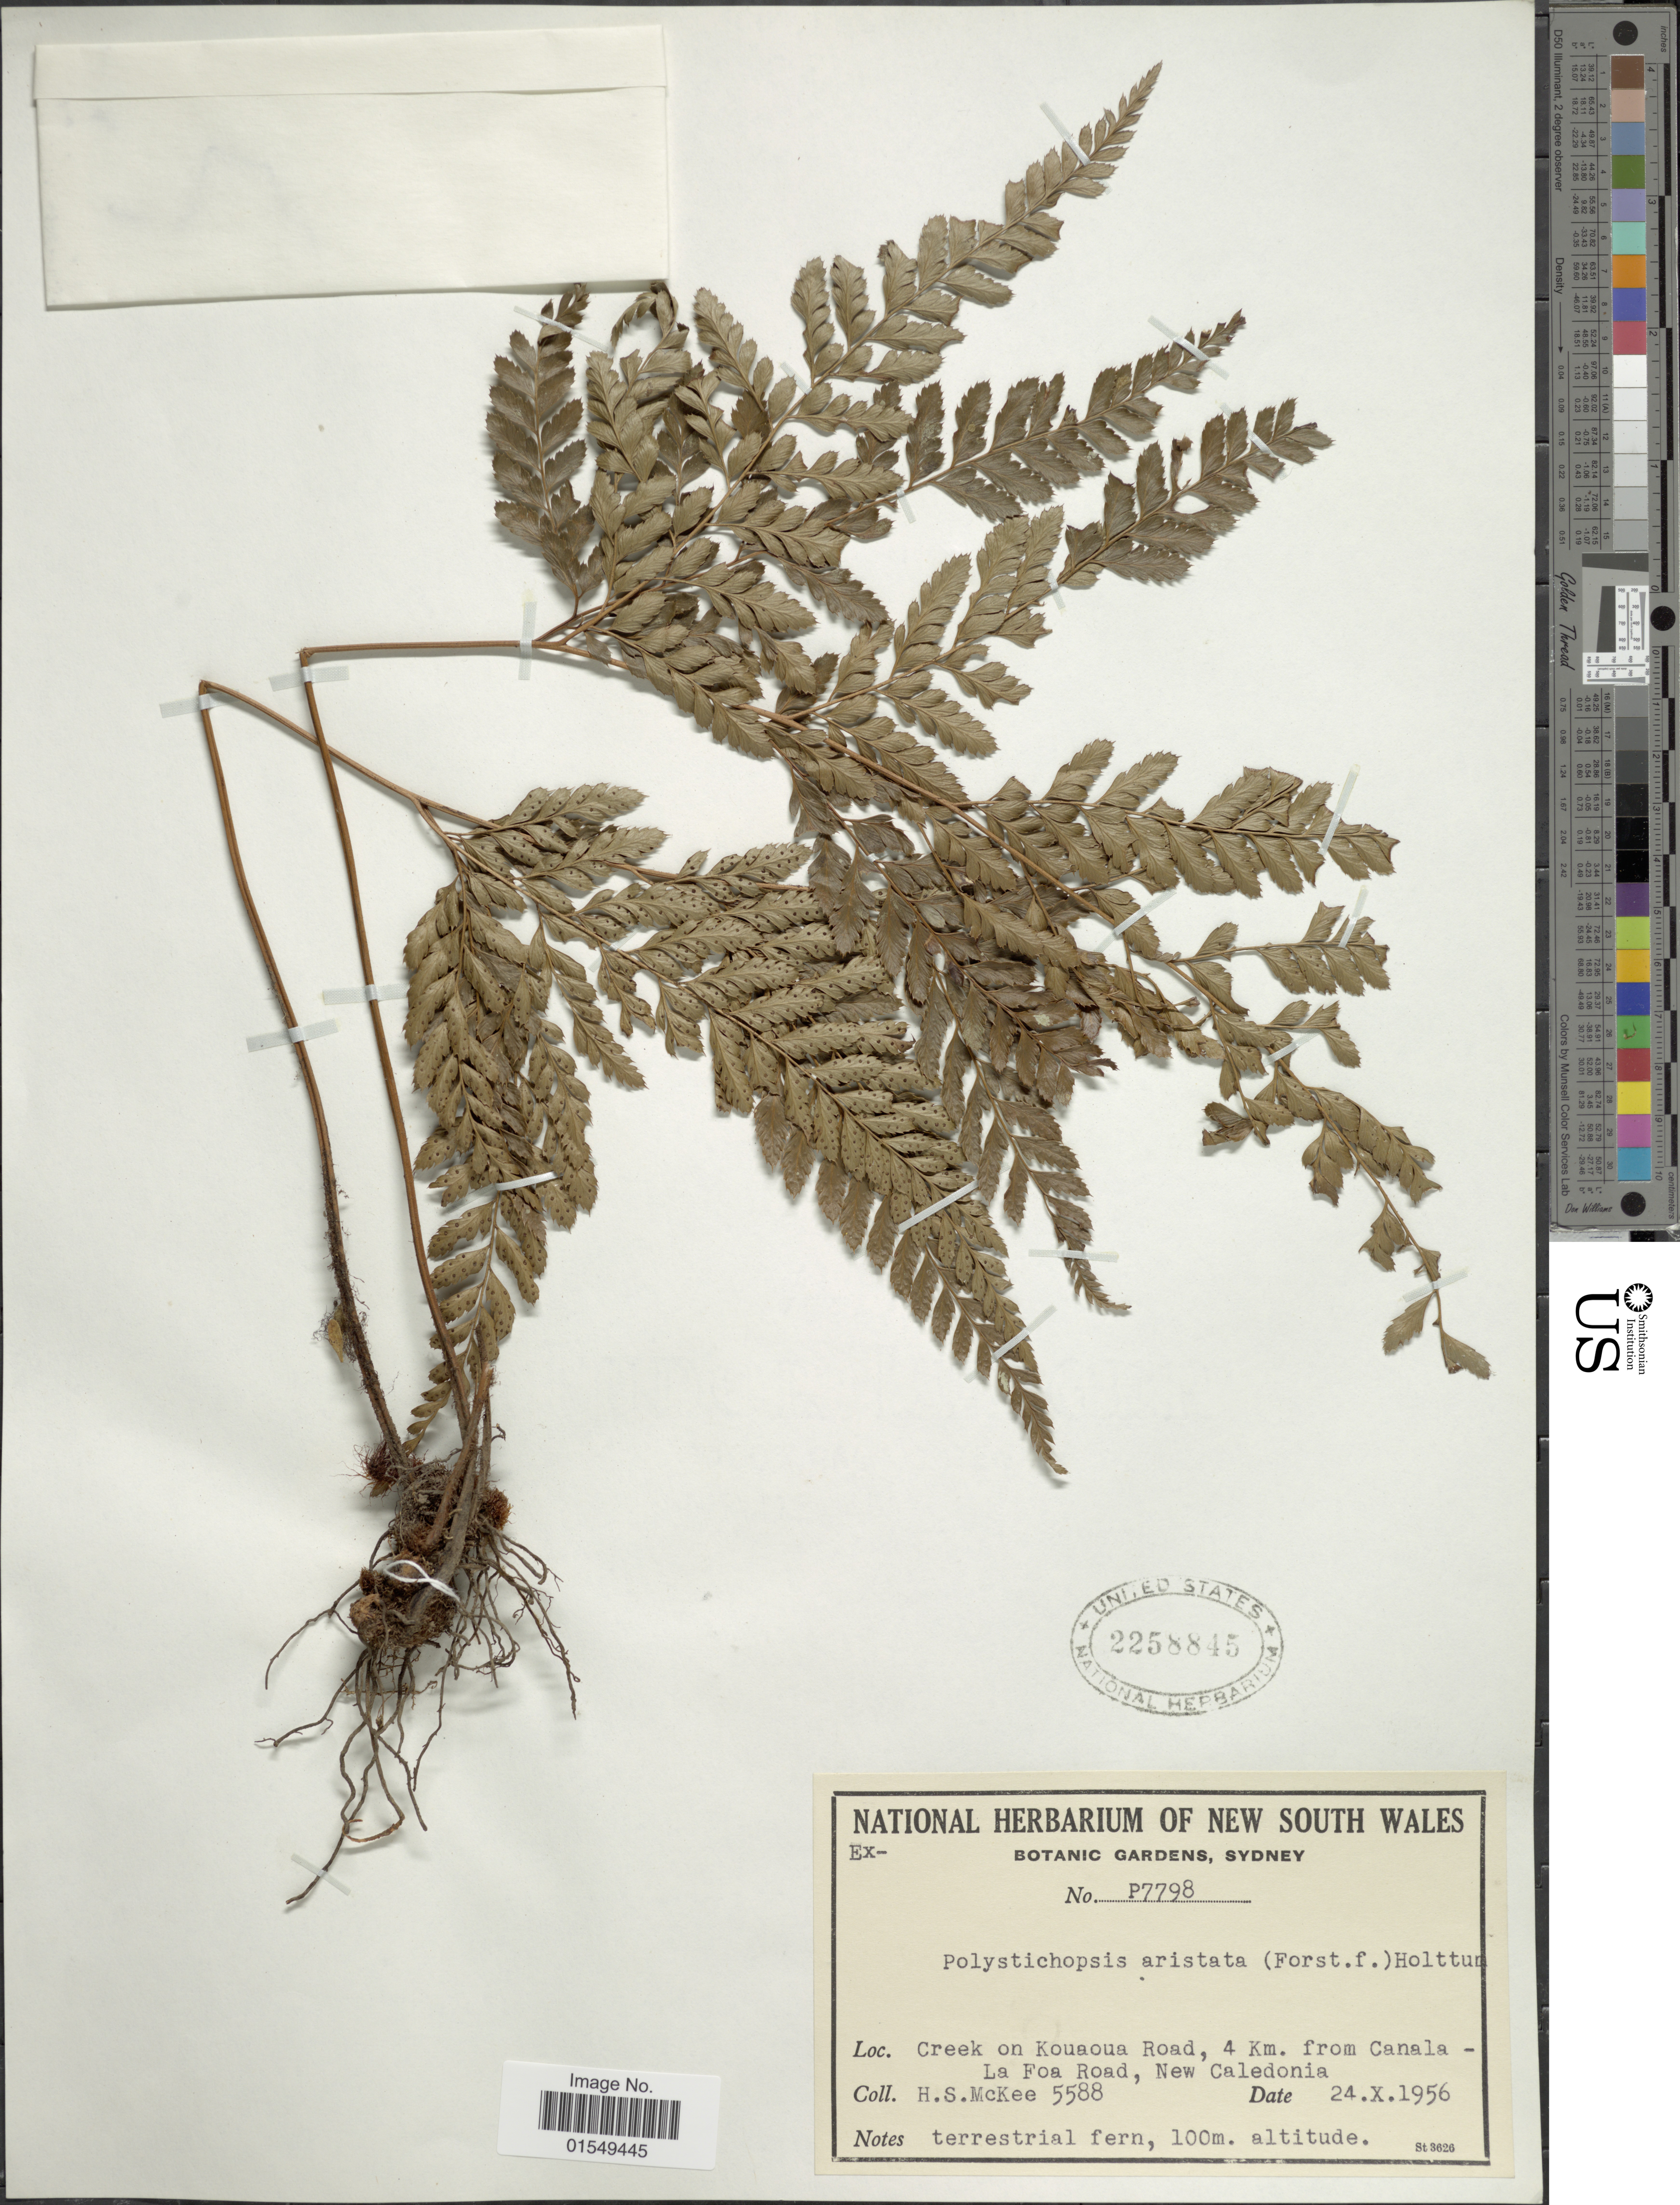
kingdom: Plantae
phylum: Tracheophyta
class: Polypodiopsida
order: Polypodiales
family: Dryopteridaceae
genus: Arachniodes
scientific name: Arachniodes aristata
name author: (G. Forst.) Tindale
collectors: H. S. McKee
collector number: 5588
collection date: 1956-10-24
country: New Caledonia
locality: Creek on Kouaoua Road, 4 Km. from Canala- La Foa Road, New Caedonia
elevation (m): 100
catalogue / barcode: US 2258845